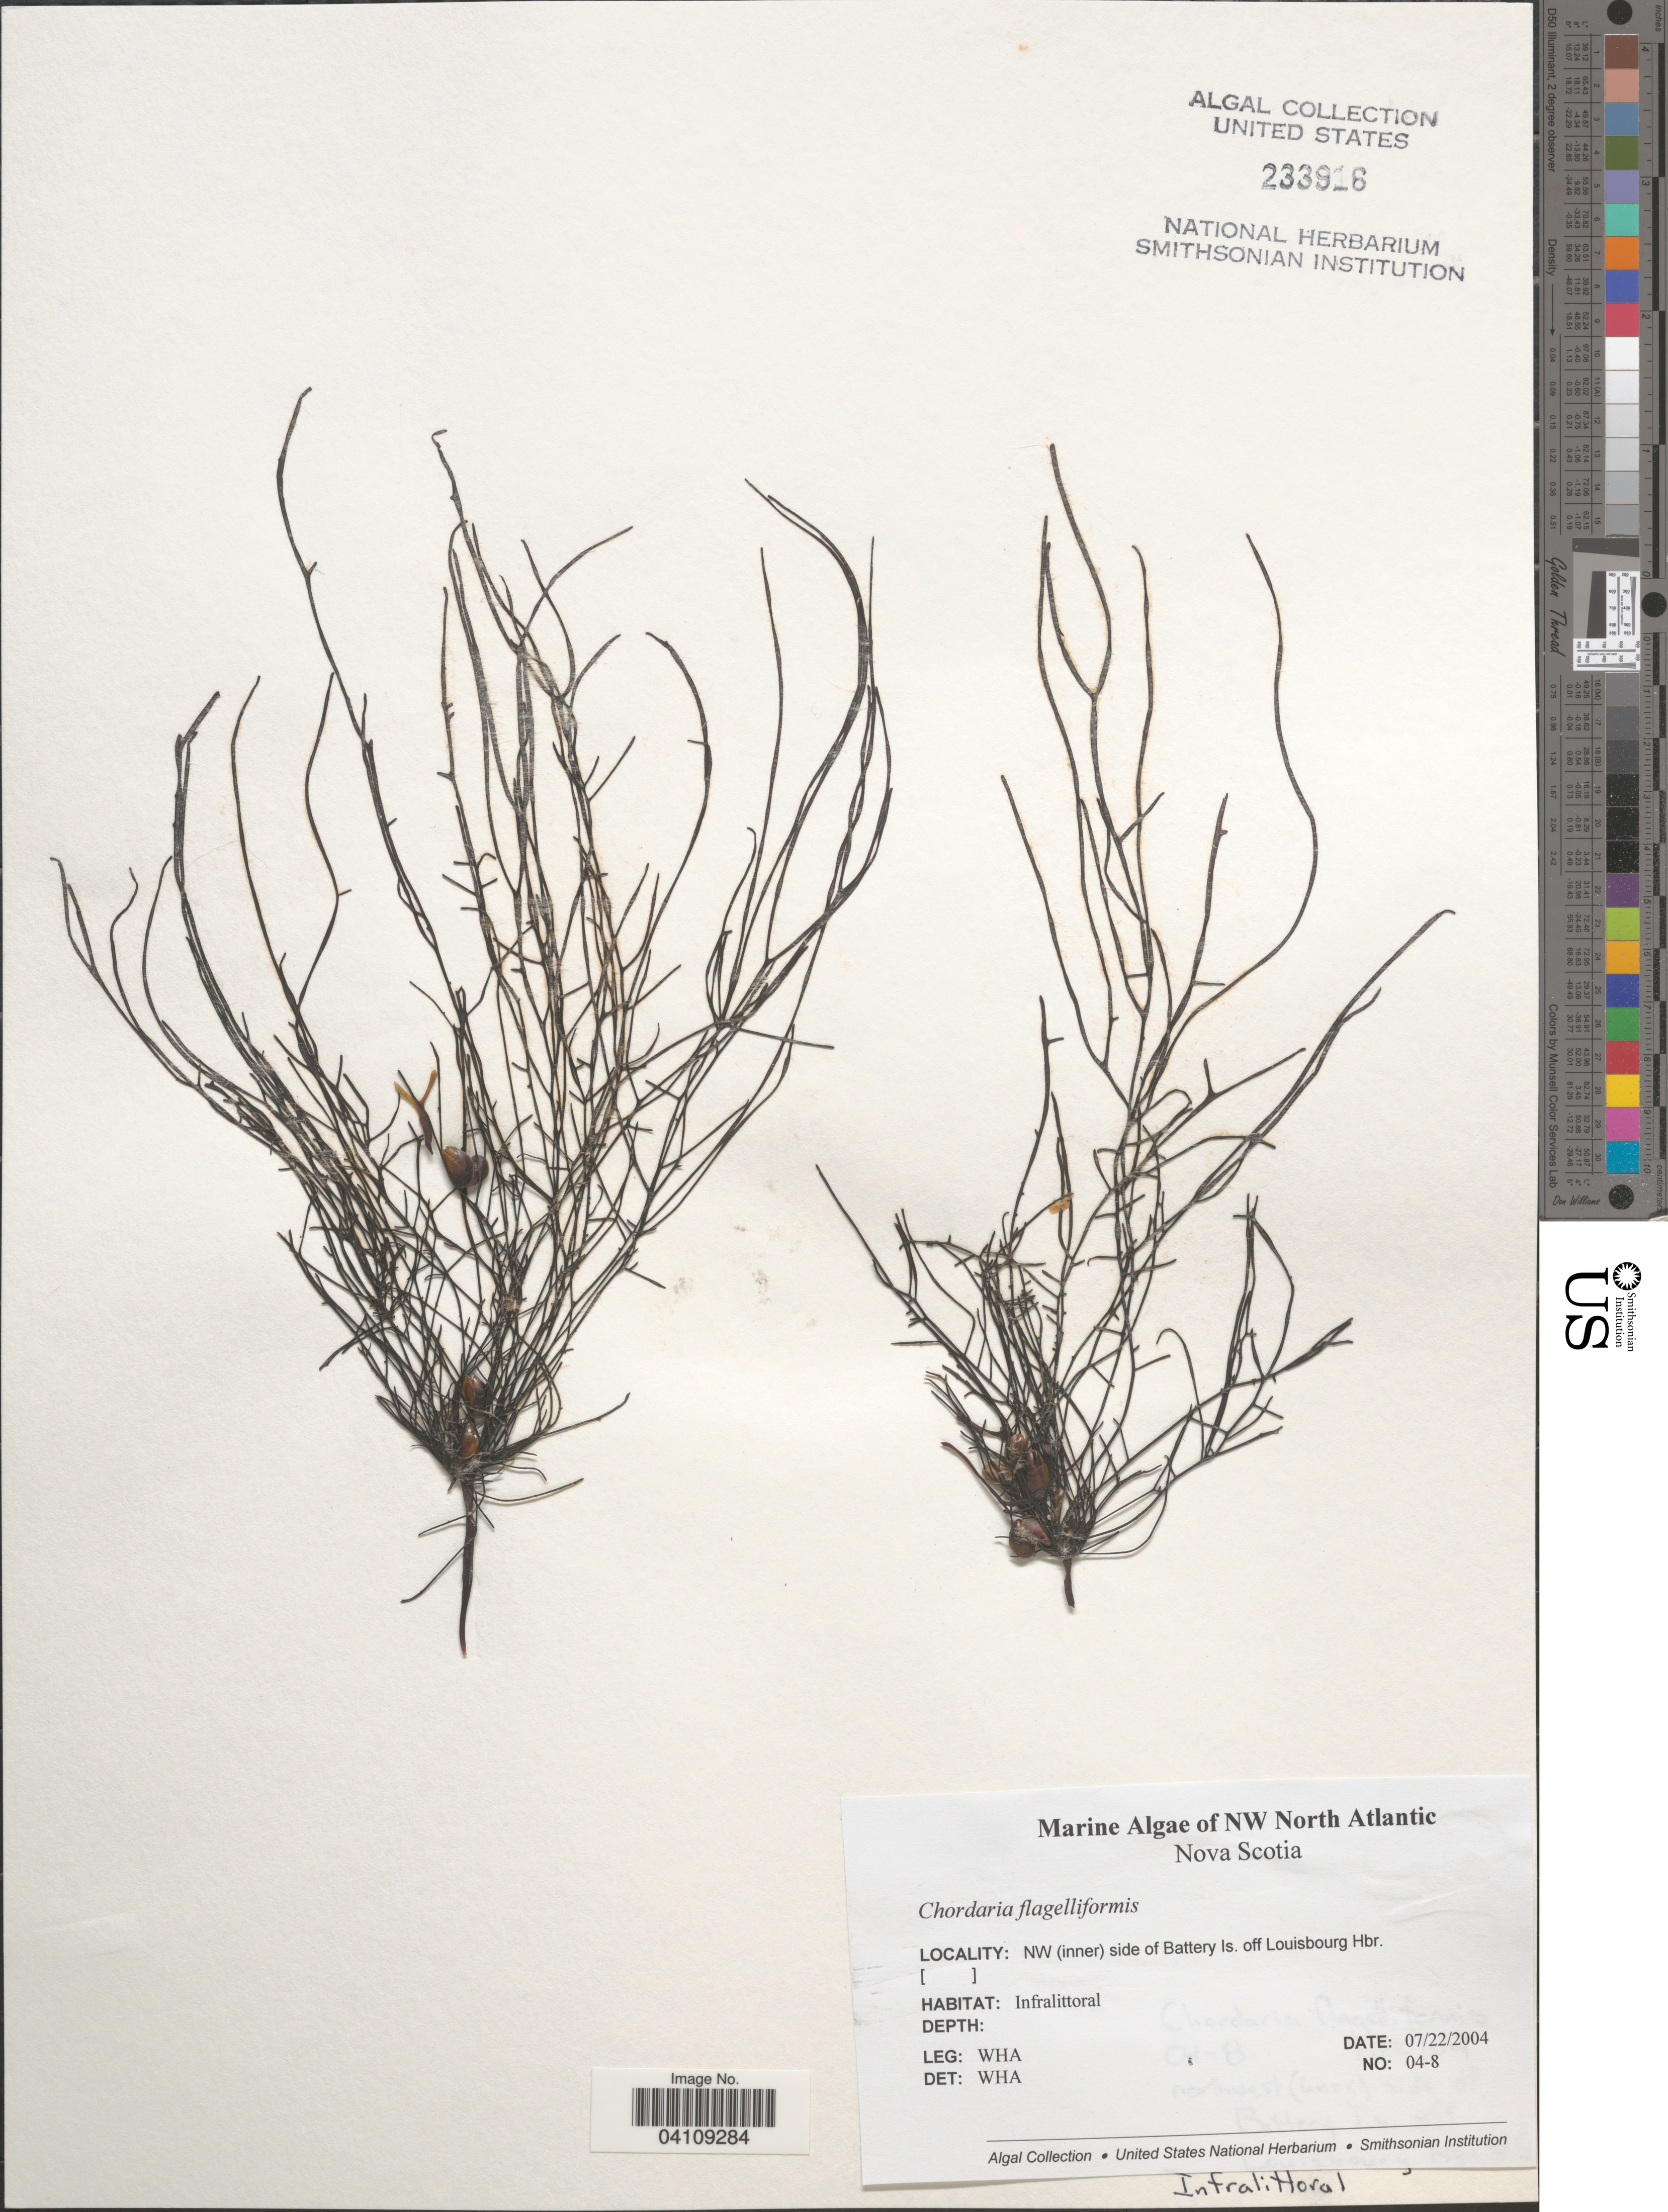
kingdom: Chromista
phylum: Ochrophyta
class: Phaeophyceae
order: Ectocarpales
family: Chordariaceae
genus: Chordaria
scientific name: Chordaria flagelliformis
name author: (Hudson) Grev.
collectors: W. H. Adey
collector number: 04-8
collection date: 2004-07-22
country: Canada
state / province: Nova Scotia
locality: NW North Atlantic. NW (inner) side of Battery Is. off Louisbourg Hbr.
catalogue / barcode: US 233916